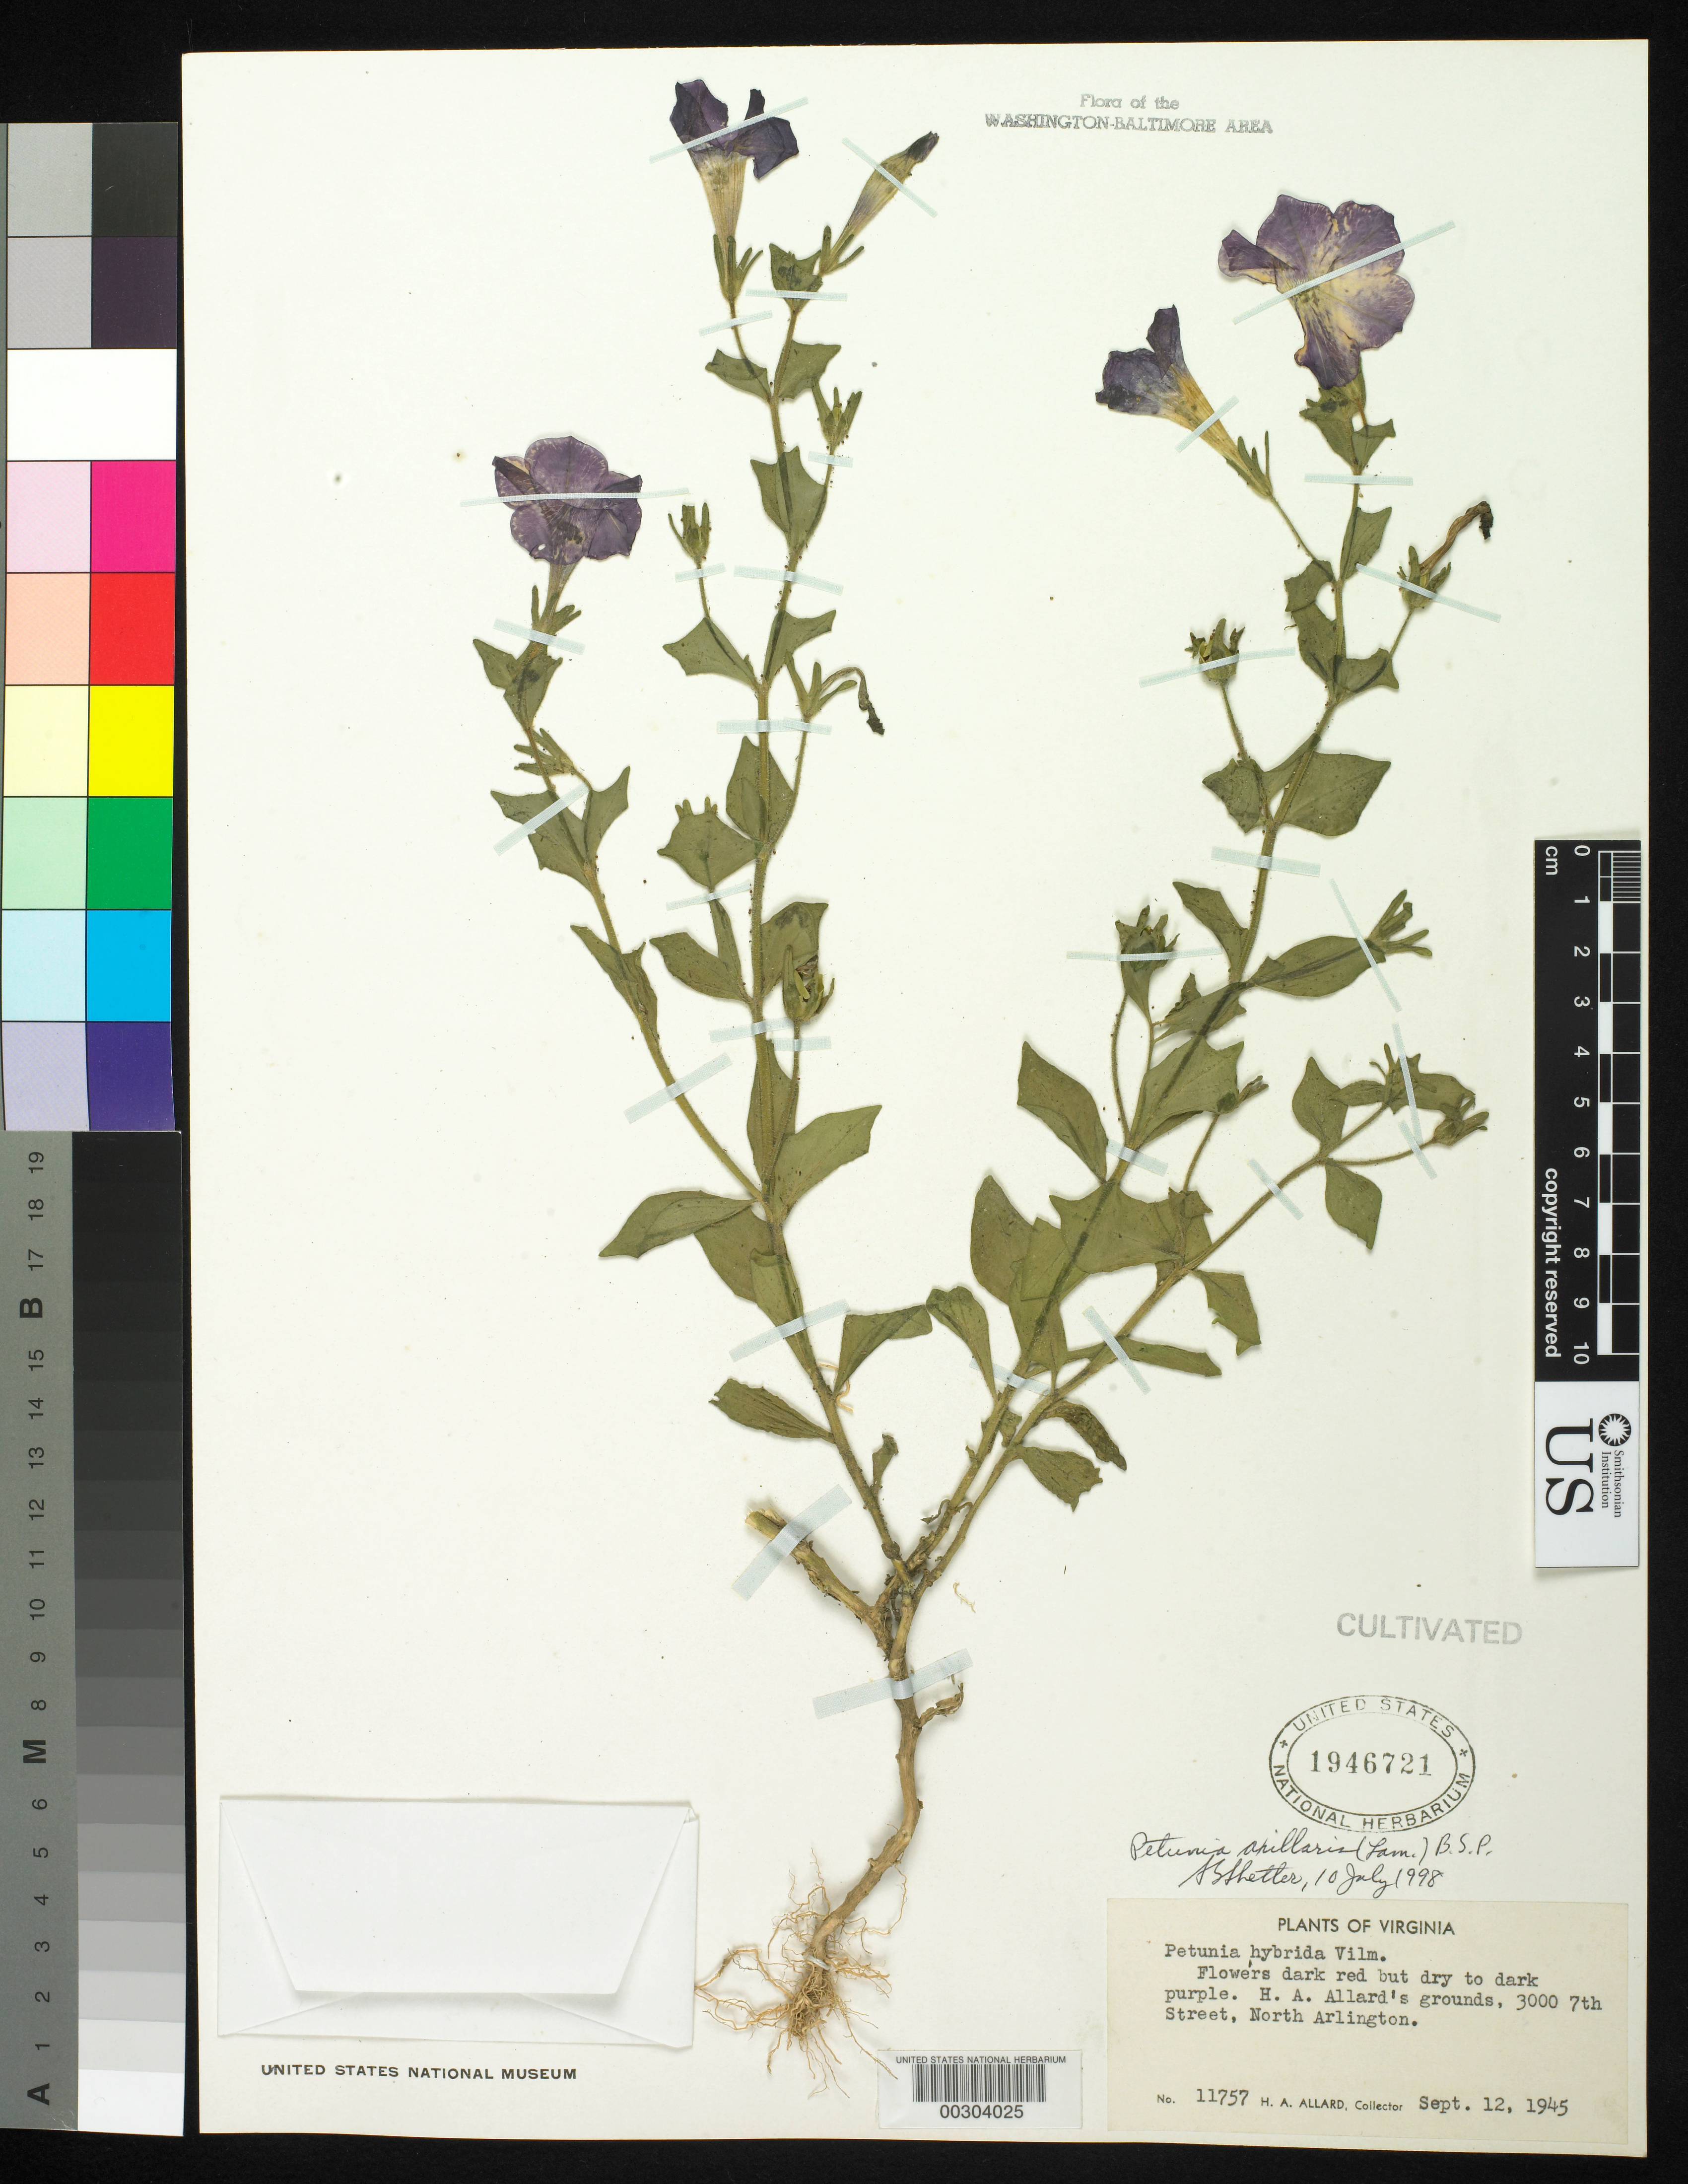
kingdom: Plantae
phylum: Tracheophyta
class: Magnoliopsida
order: Solanales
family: Solanaceae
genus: Petunia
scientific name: Petunia atkinsiana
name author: (Hook.) D. Don ex W.H. Baxter in Loudon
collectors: H. A. Allard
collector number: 11757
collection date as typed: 12 Sep 1945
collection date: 1945-09-12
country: United States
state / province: Virginia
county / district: Arlington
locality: Arlington, 3000 7th St N, H.A. Allard's Garden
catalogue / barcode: US 1946721